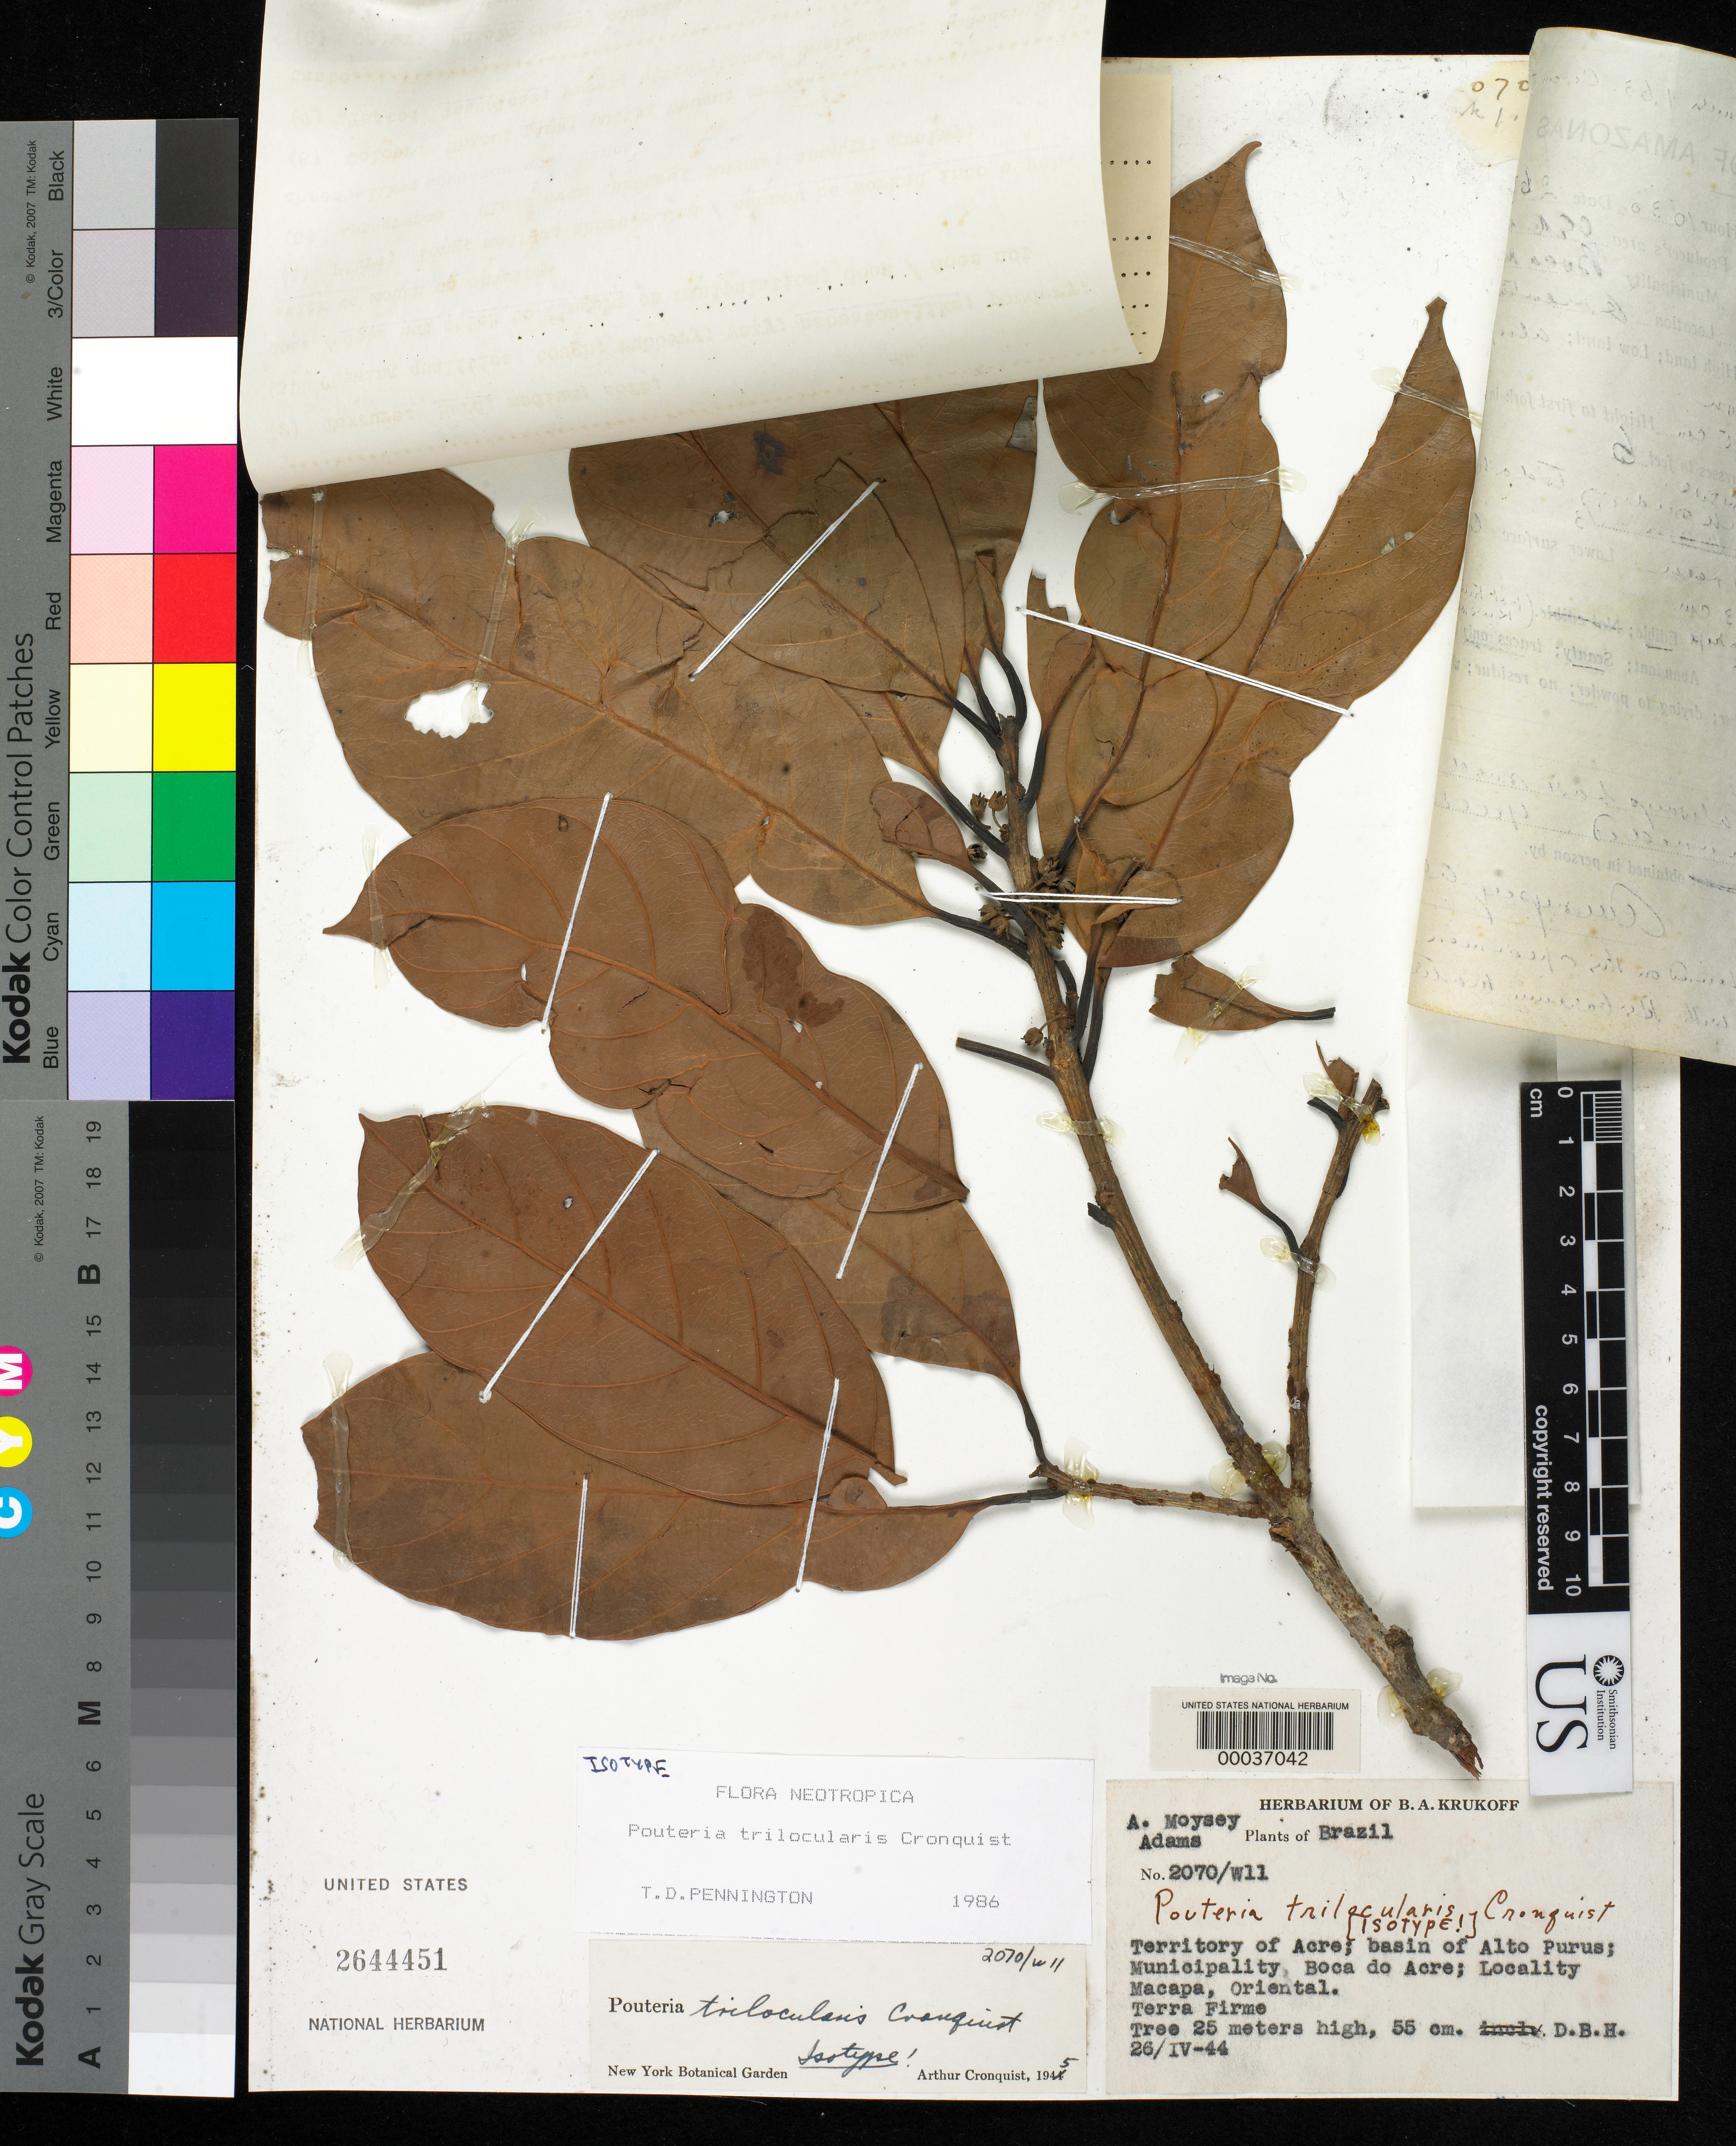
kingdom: Plantae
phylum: Tracheophyta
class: Magnoliopsida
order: Ericales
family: Sapotaceae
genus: Pouteria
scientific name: Pouteria trilocularis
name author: Cronq.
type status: Isotype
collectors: A. M. Adams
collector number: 2070/w11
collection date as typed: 26 Apr 1944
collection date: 1944-04-26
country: Brazil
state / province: Acre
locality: Basin of alta Purus, Macapa, Oriental.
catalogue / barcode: US 2644451